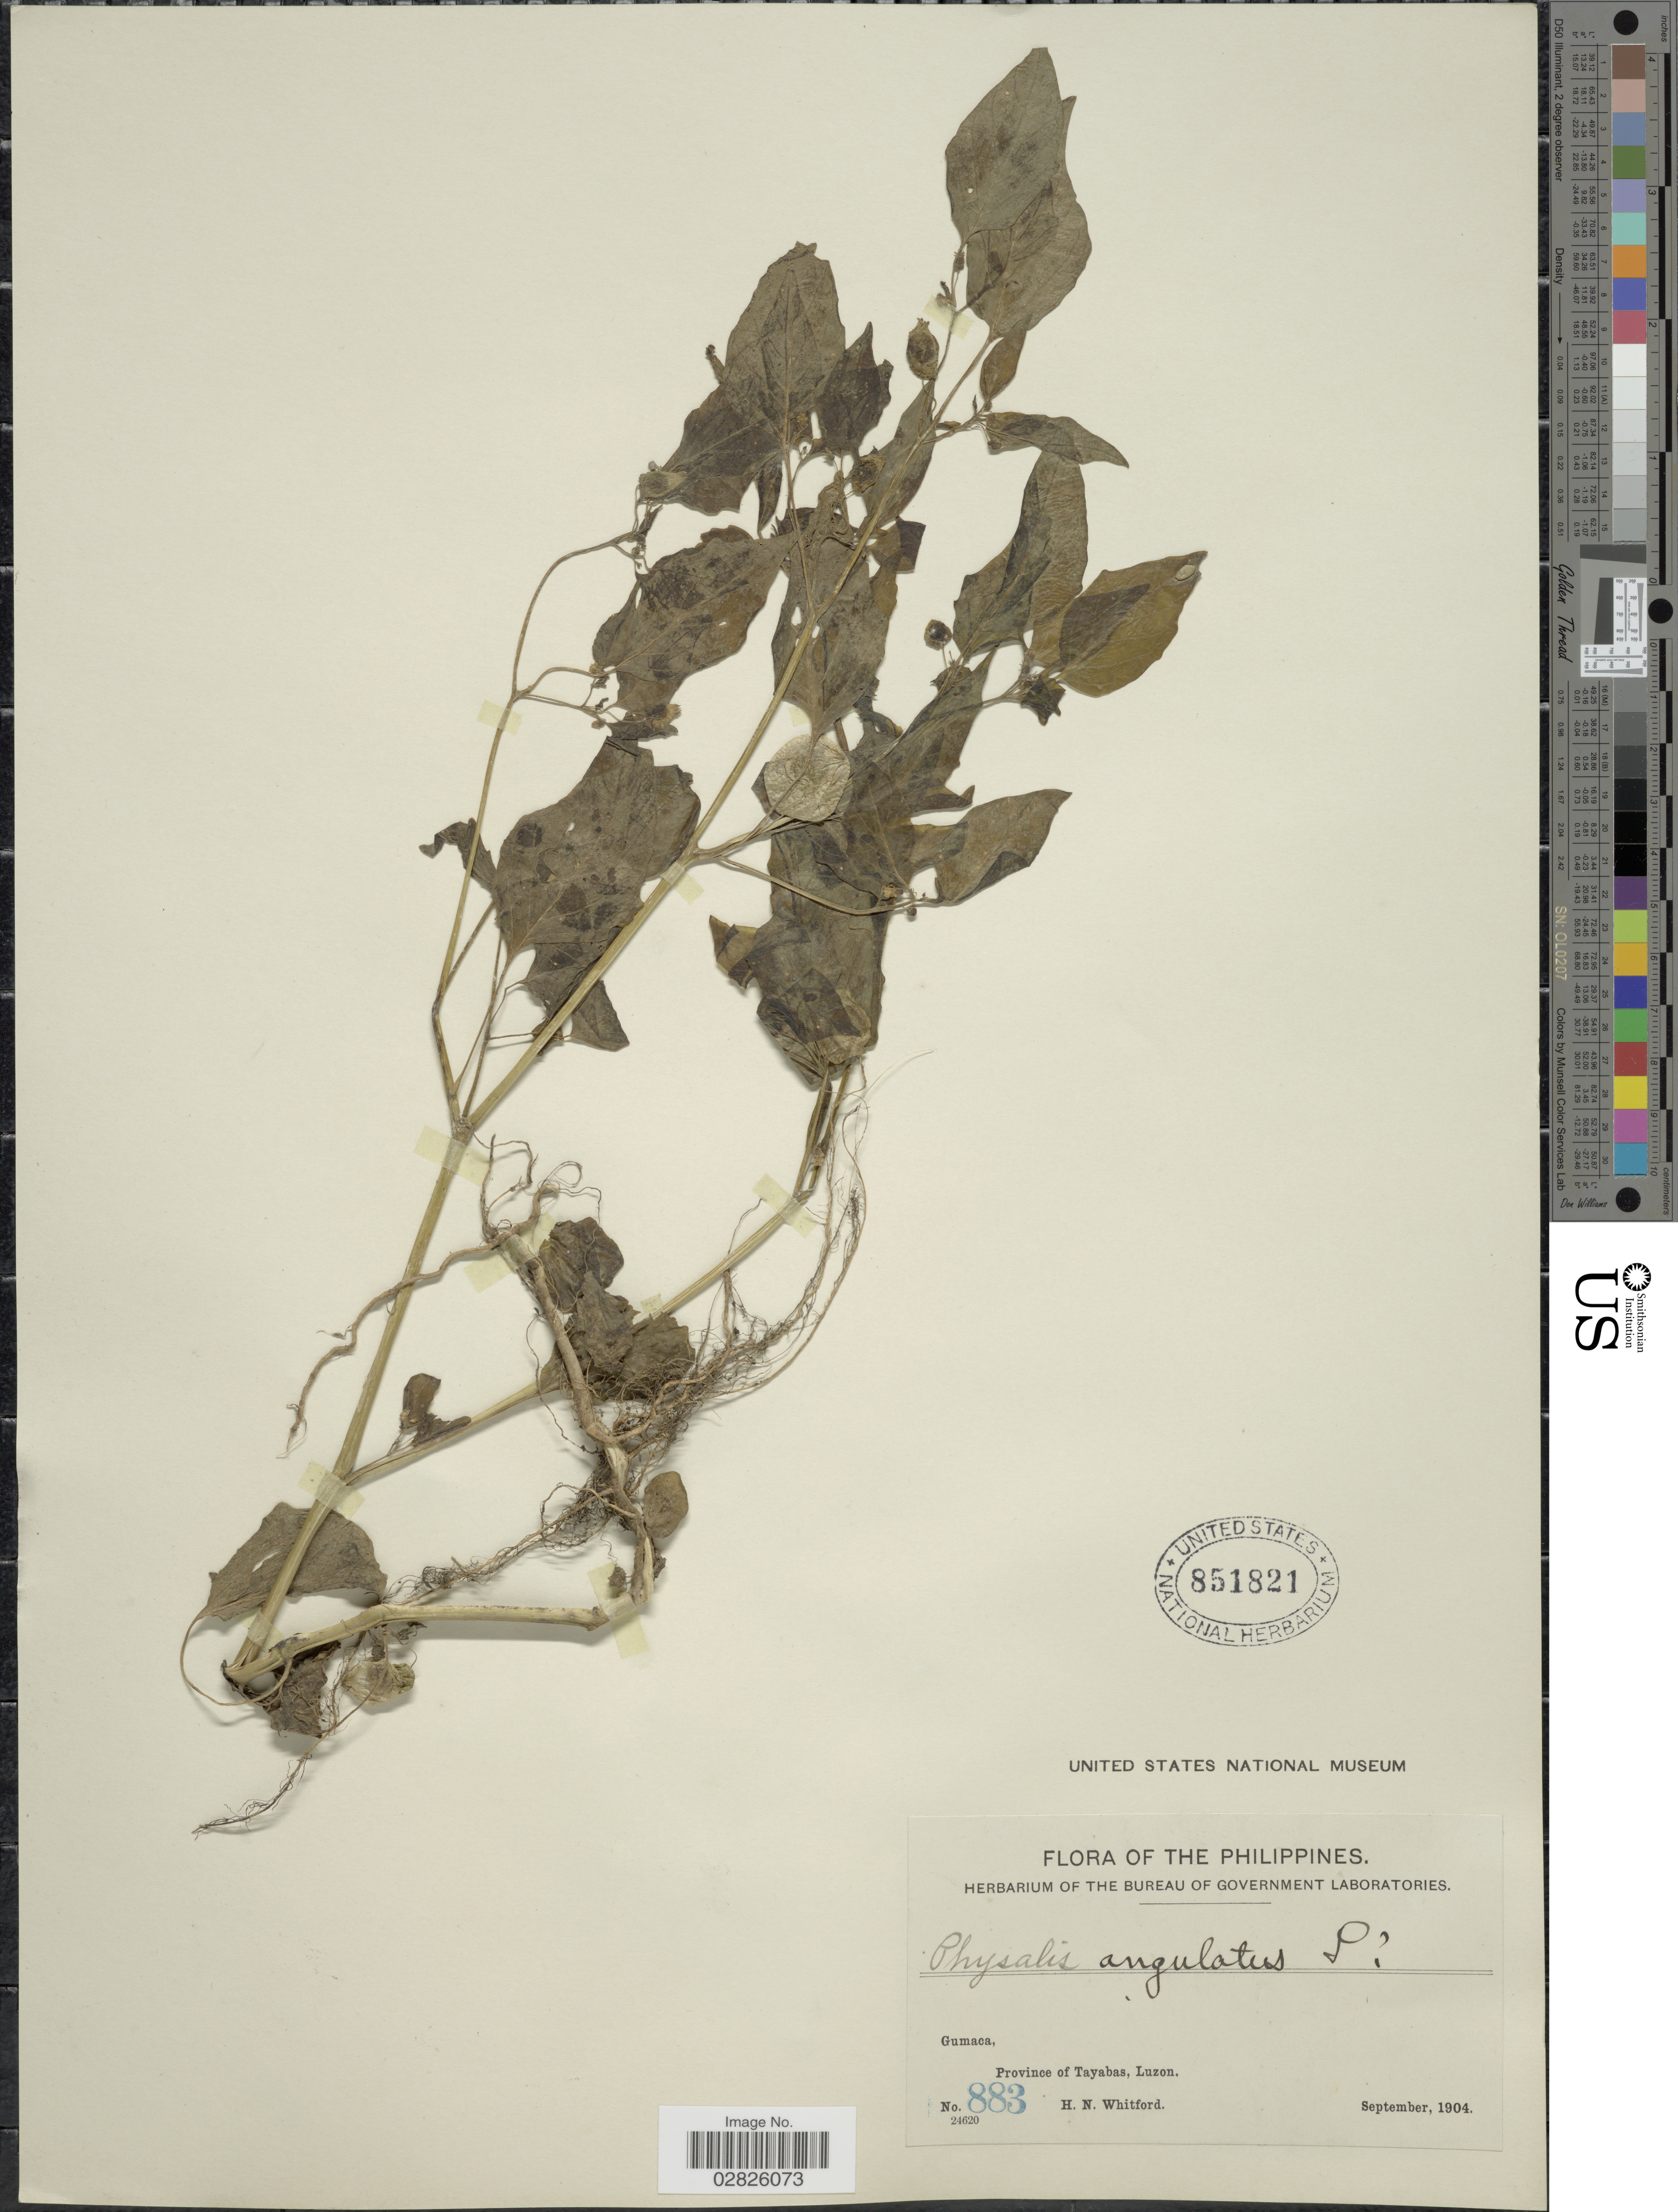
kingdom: Plantae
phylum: Tracheophyta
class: Magnoliopsida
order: Solanales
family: Solanaceae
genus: Physalis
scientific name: Physalis angulata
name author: L.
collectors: H. N. Whitford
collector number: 883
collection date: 1904-09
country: Philippines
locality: Gumaca, Province of Tayabas, Luzon.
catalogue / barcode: US 851821